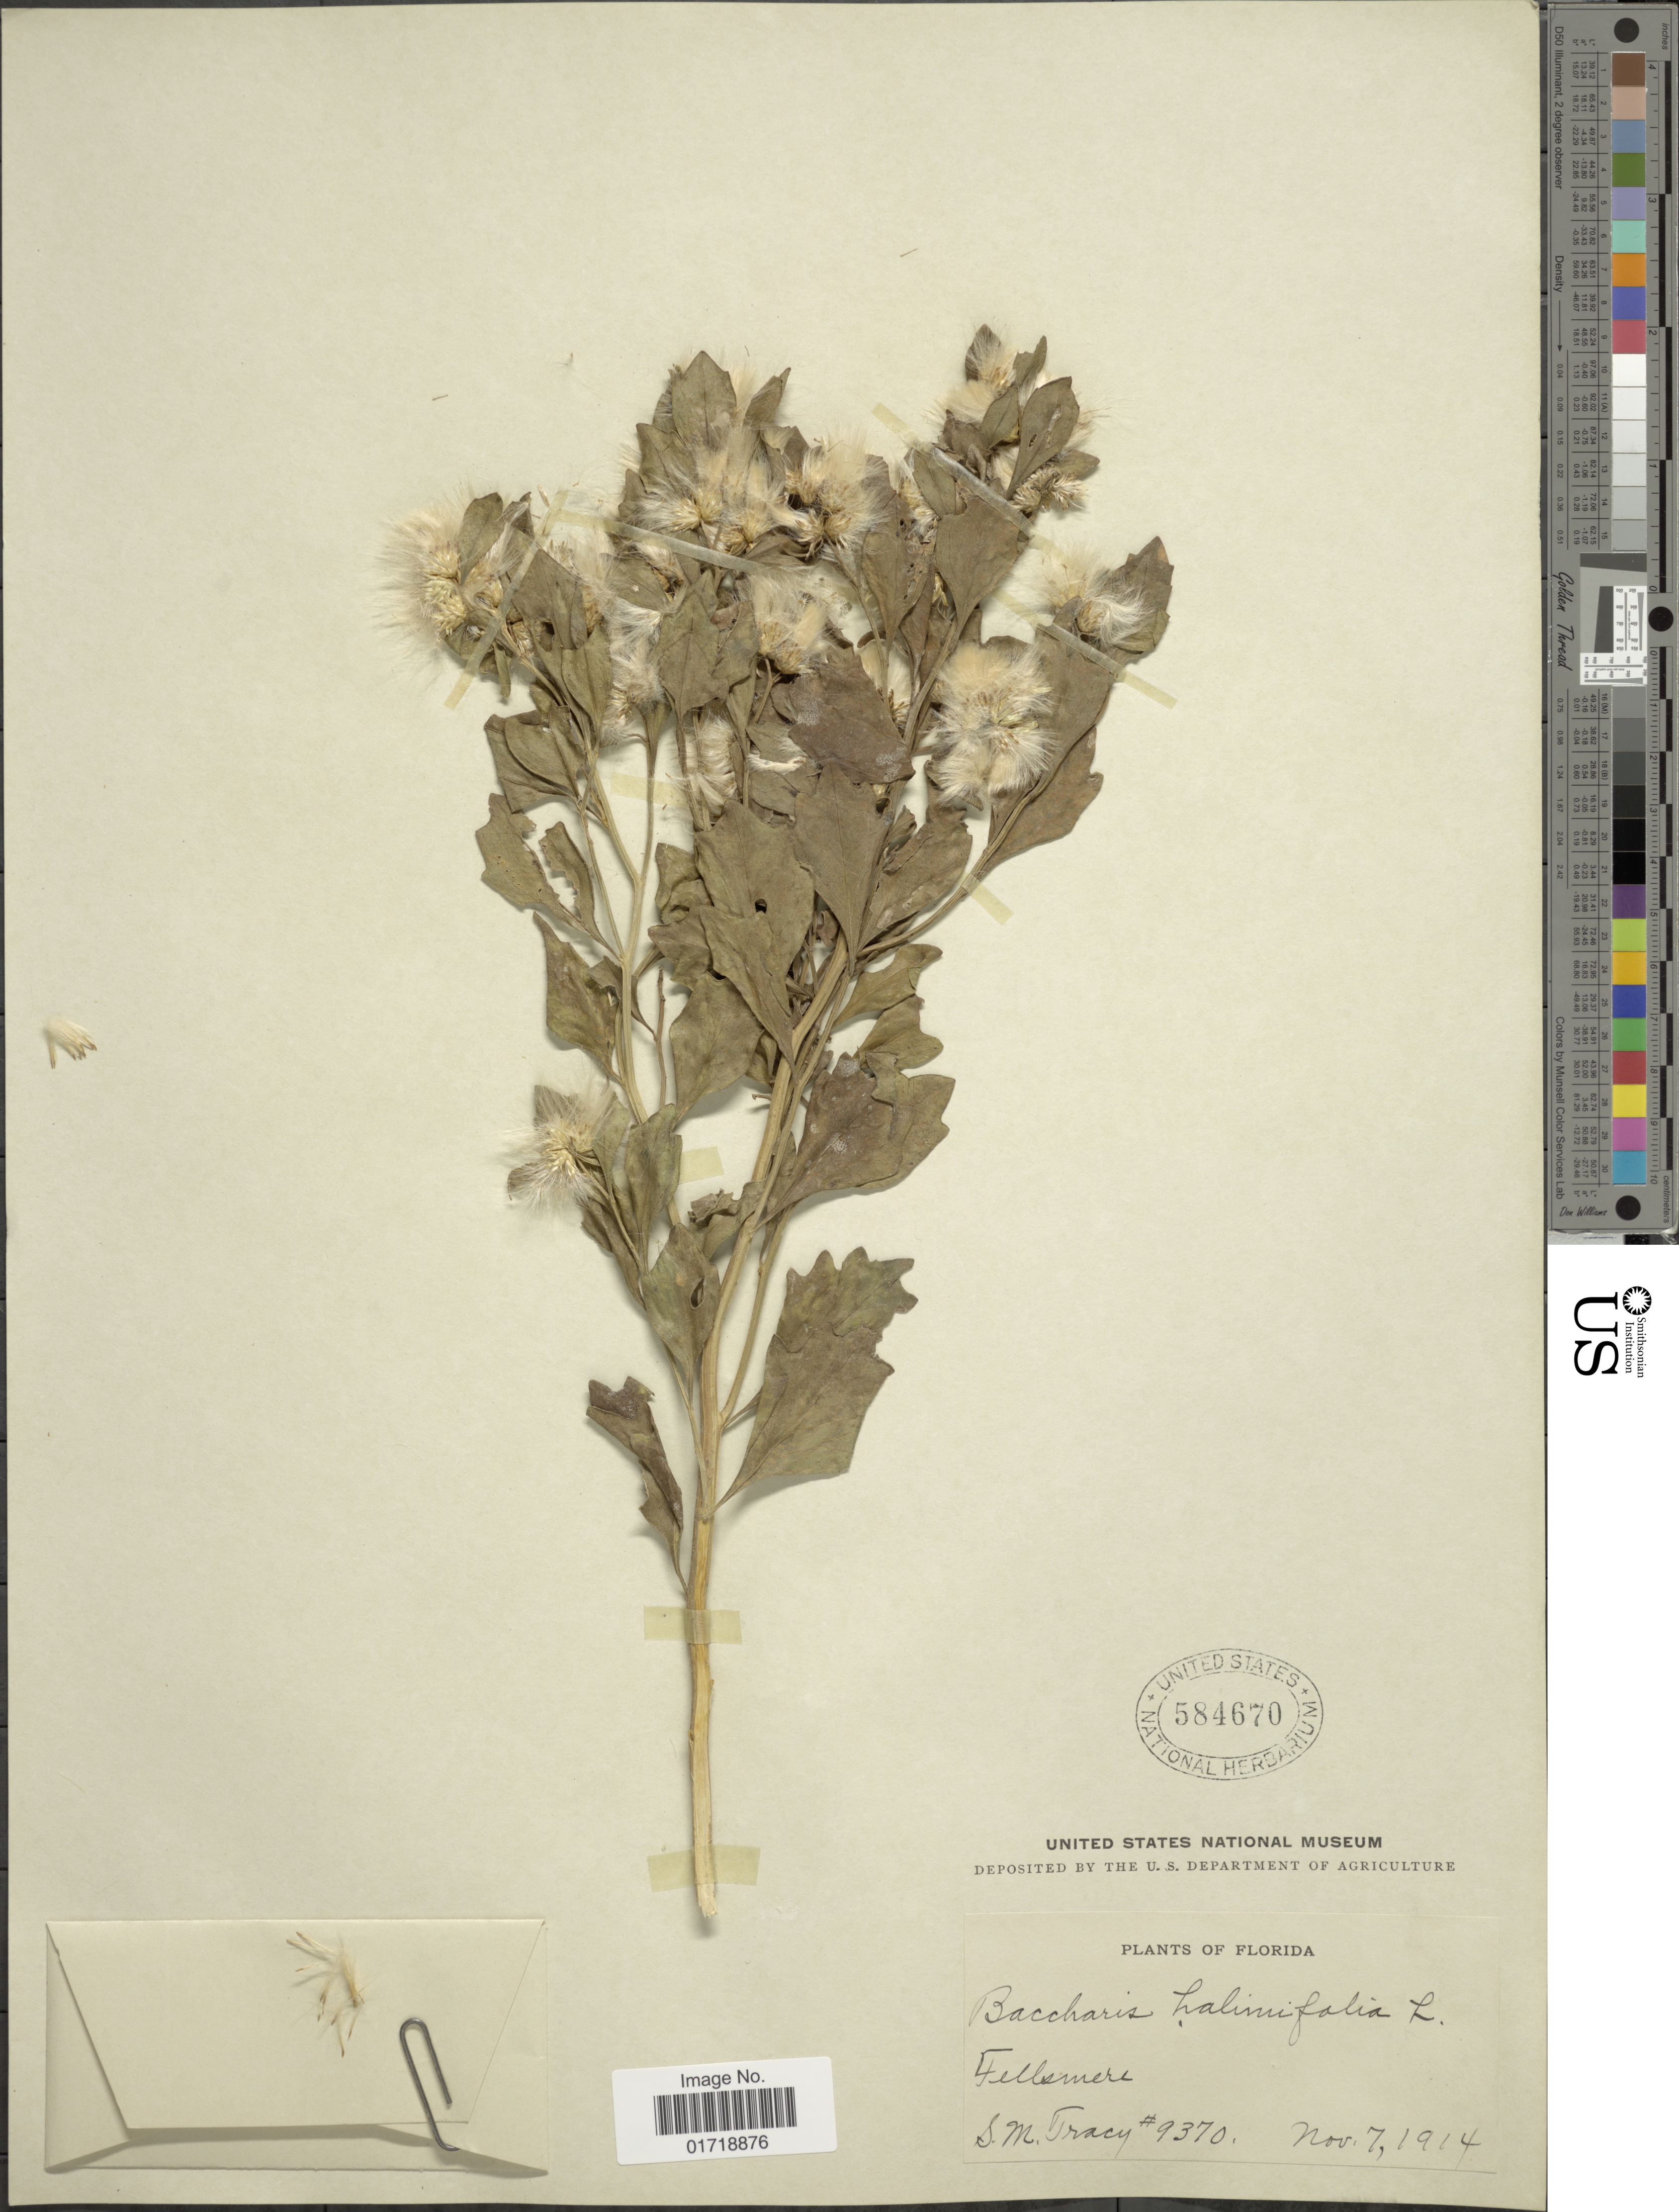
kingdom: Plantae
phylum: Tracheophyta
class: Magnoliopsida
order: Asterales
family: Asteraceae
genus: Baccharis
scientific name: Baccharis halimifolia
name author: L.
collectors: S. M. Tracy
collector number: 9370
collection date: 1914-11-07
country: United States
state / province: Florida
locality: Fellsmere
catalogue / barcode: US 584670